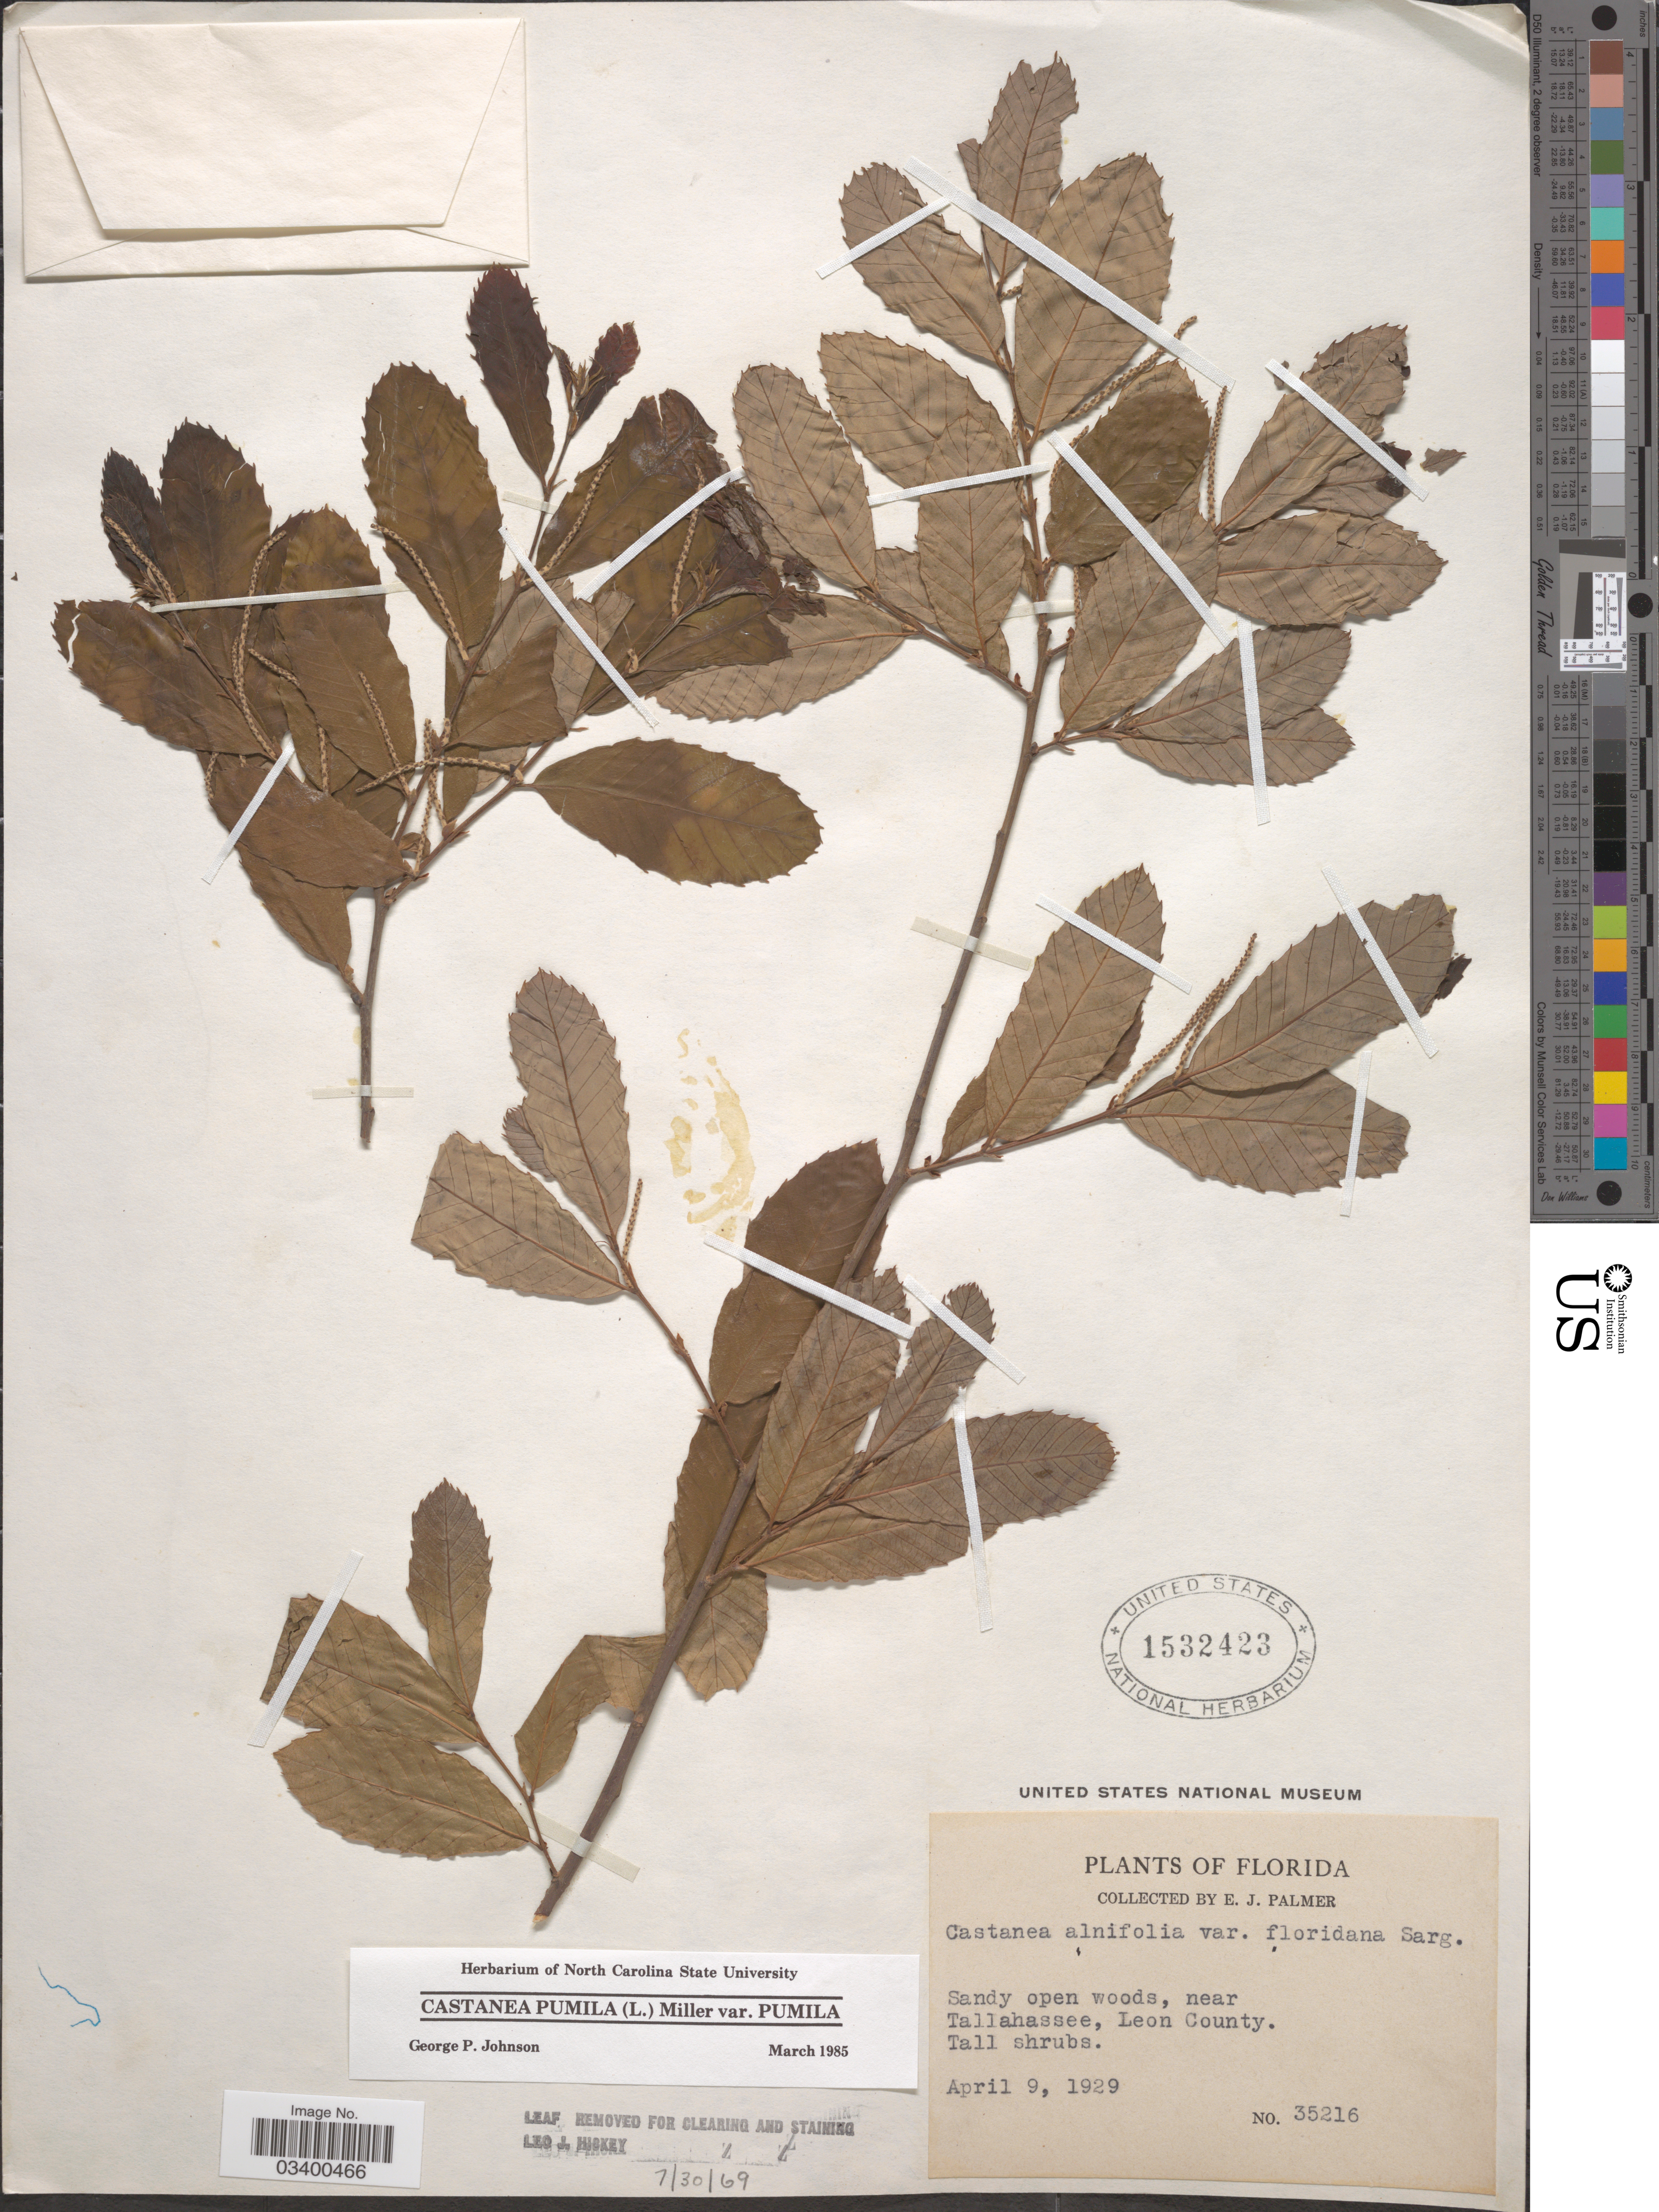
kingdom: Plantae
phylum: Tracheophyta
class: Magnoliopsida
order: Fagales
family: Fagaceae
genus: Castanea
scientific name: Castanea pumila var. pumila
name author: (L.) Mill.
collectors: E. J. Palmer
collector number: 35216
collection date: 1929-04-09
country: United States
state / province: Florida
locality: Near Tallahassee, Leon County.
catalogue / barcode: US 1532423